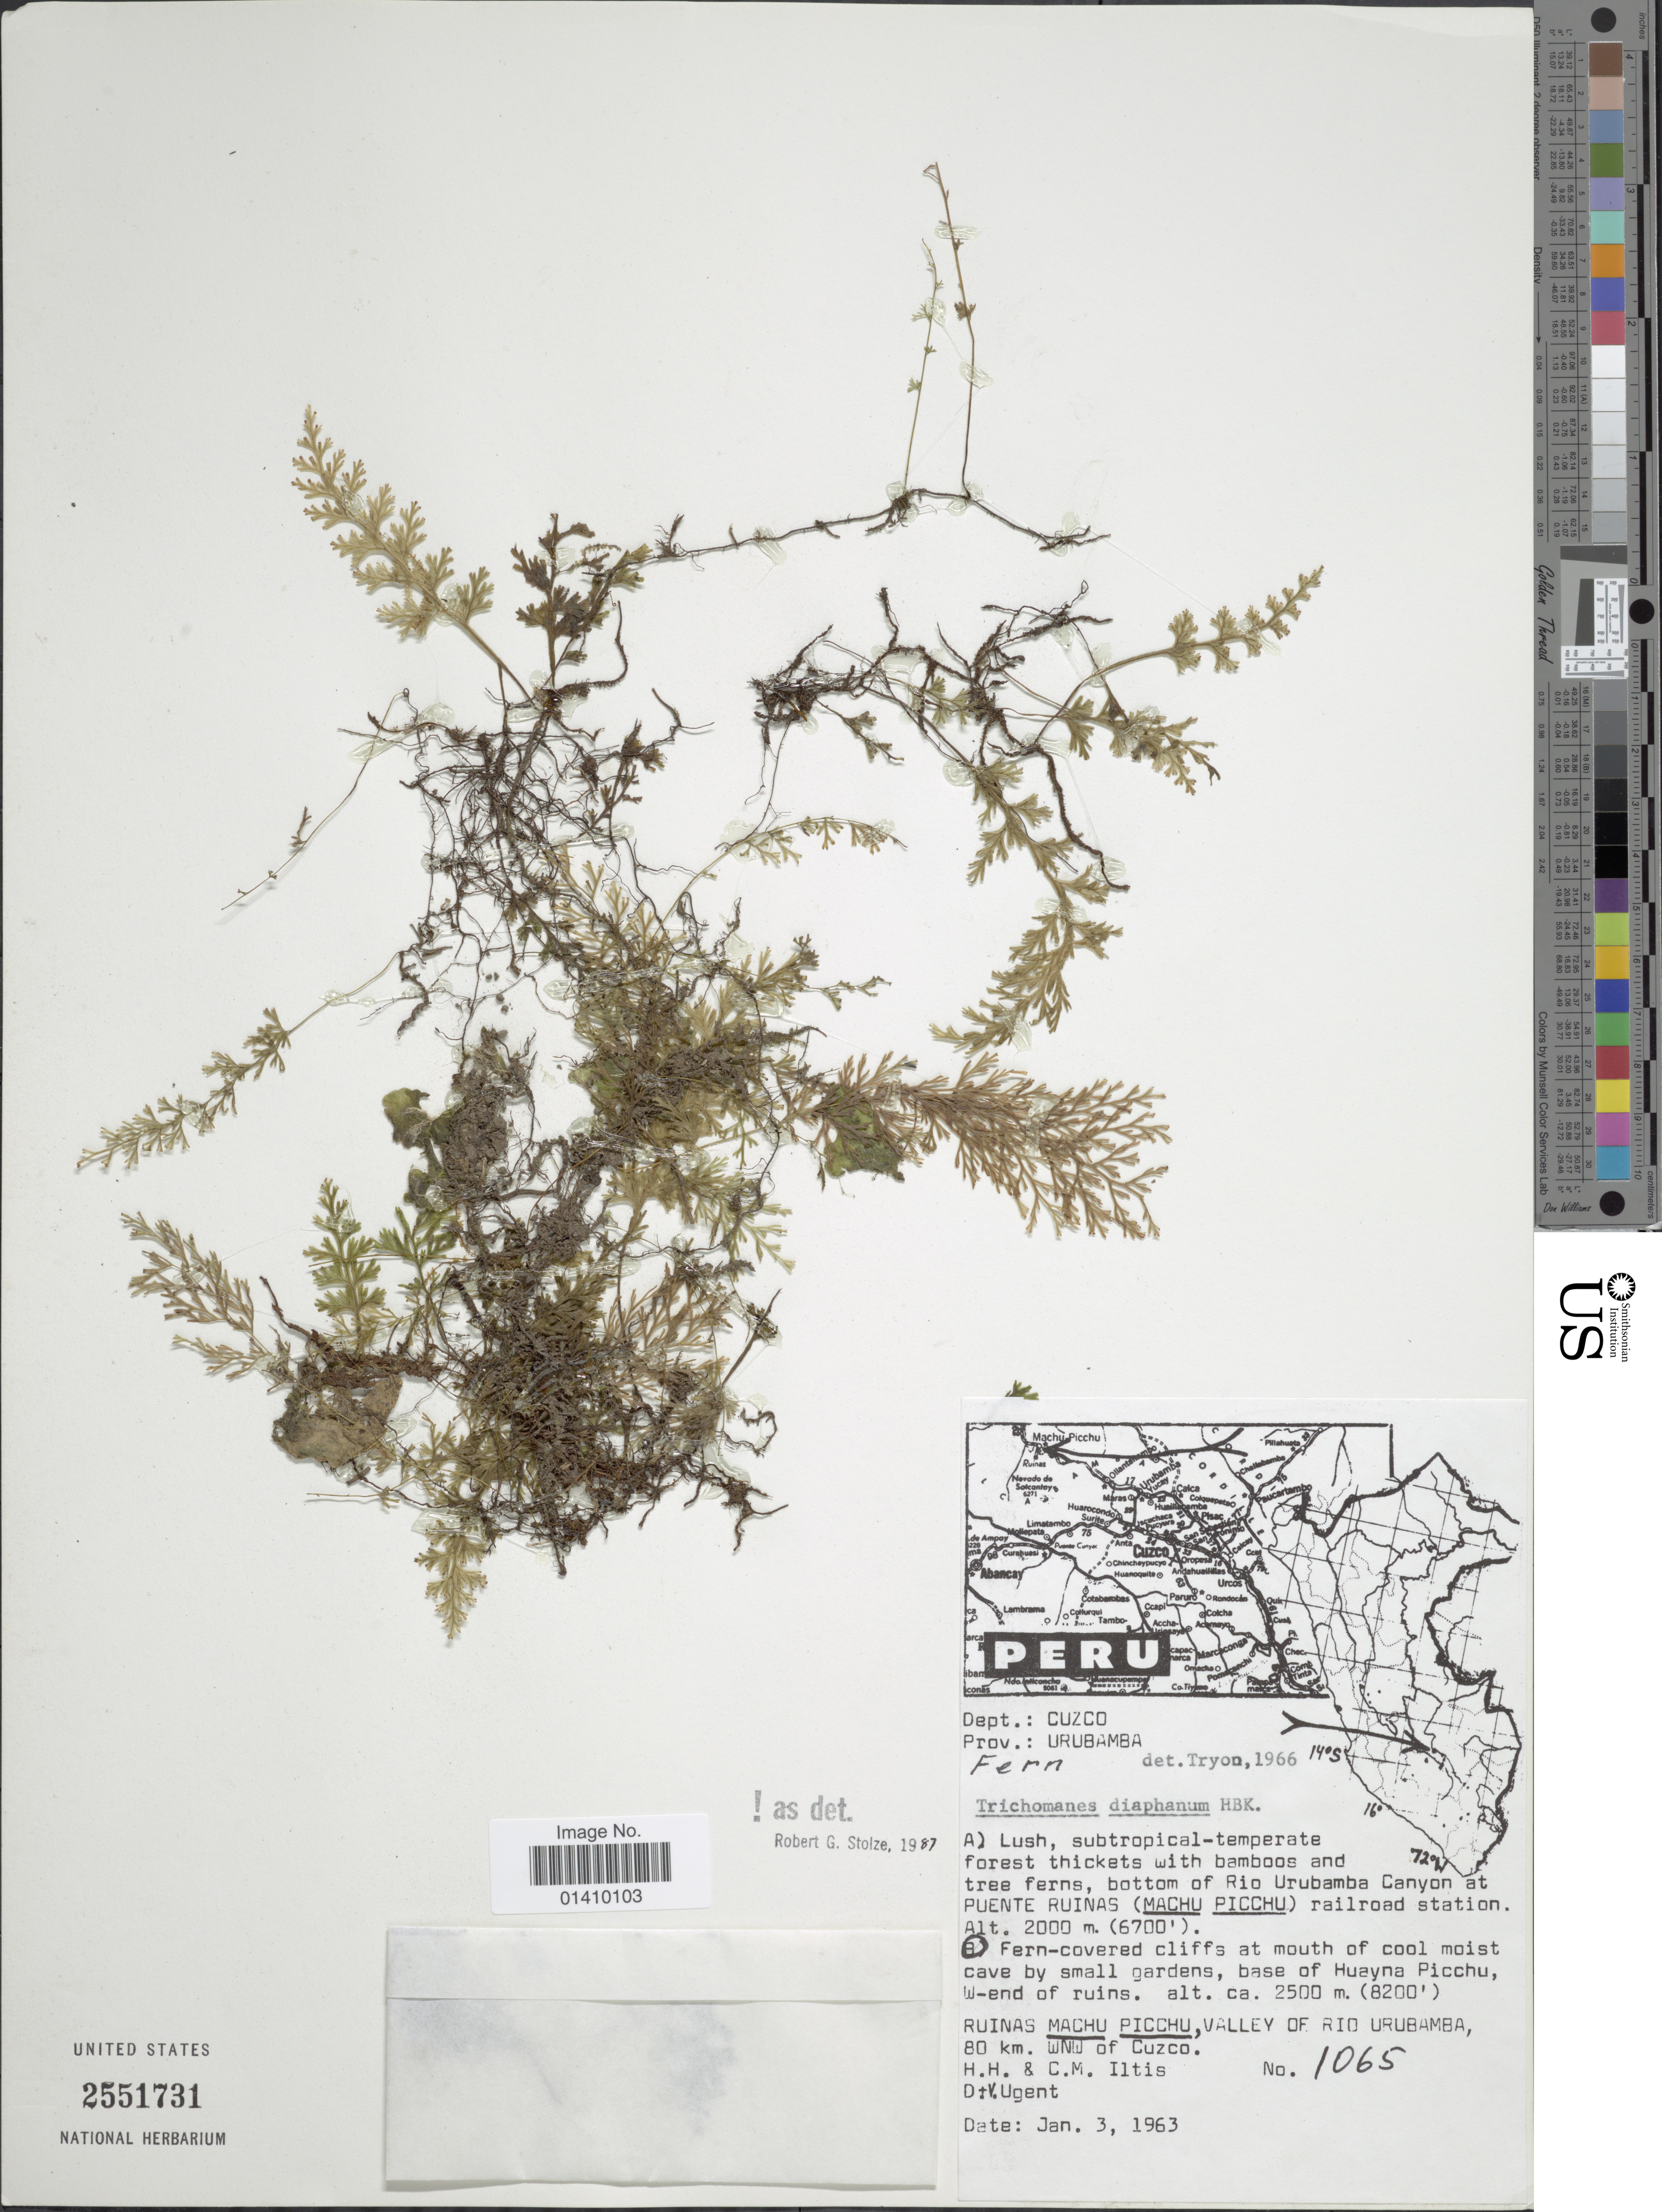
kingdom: Plantae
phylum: Tracheophyta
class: Polypodiopsida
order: Hymenophyllales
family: Hymenophyllaceae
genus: Polyphlebium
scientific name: Polyphlebium diaphanum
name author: (Kunth) Ebihara & Dubuisson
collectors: H. H. Iltis & C. M Iltis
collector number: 1065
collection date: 1963-01-03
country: Peru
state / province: Cusco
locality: Dept. Cuzco prov. Urubamba ruinas Machu Picchu valley of Rio Urubamba 80 km WNW of Cuzco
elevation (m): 2500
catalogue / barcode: US 2551731